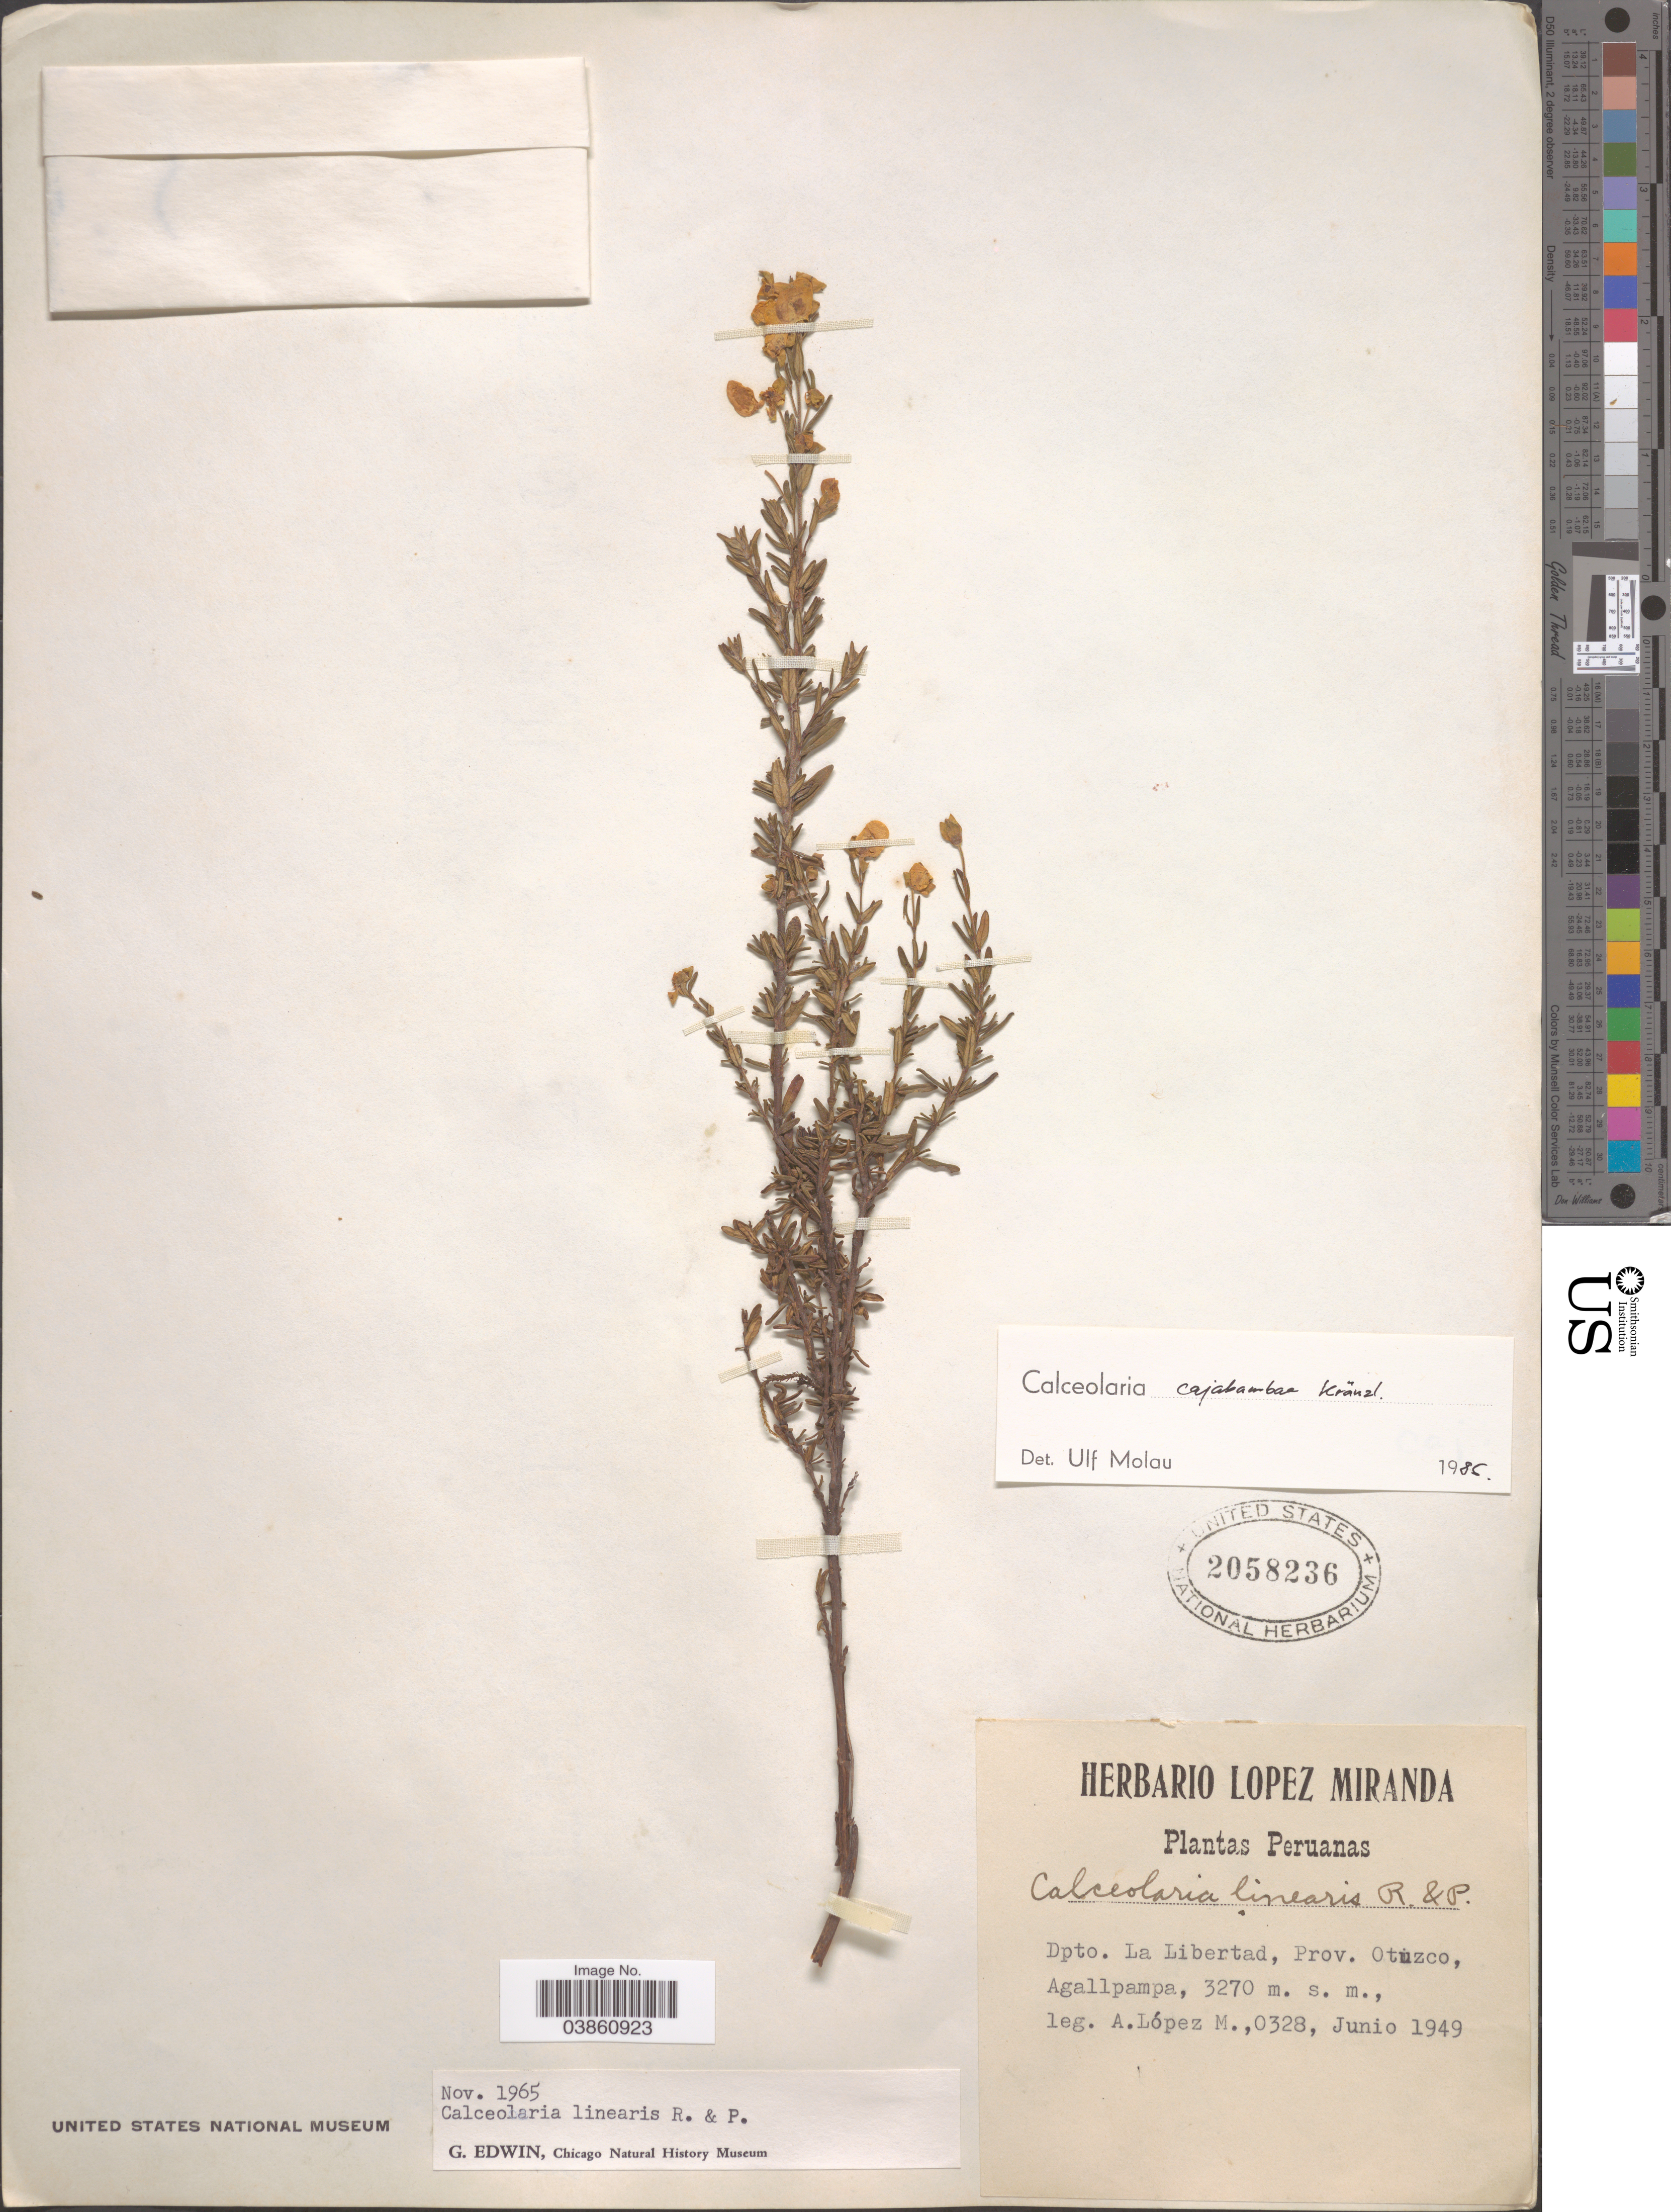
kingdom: Plantae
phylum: Tracheophyta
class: Magnoliopsida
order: Lamiales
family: Calceolariaceae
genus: Calceolaria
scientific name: Calceolaria cajabambae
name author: Kraenzl.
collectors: A. López M.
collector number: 0328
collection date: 1949-06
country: Peru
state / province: La Libertad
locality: Dpto. La Libertad, Prov. Otuzco, Agallpampa.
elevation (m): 3270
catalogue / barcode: US 2058236